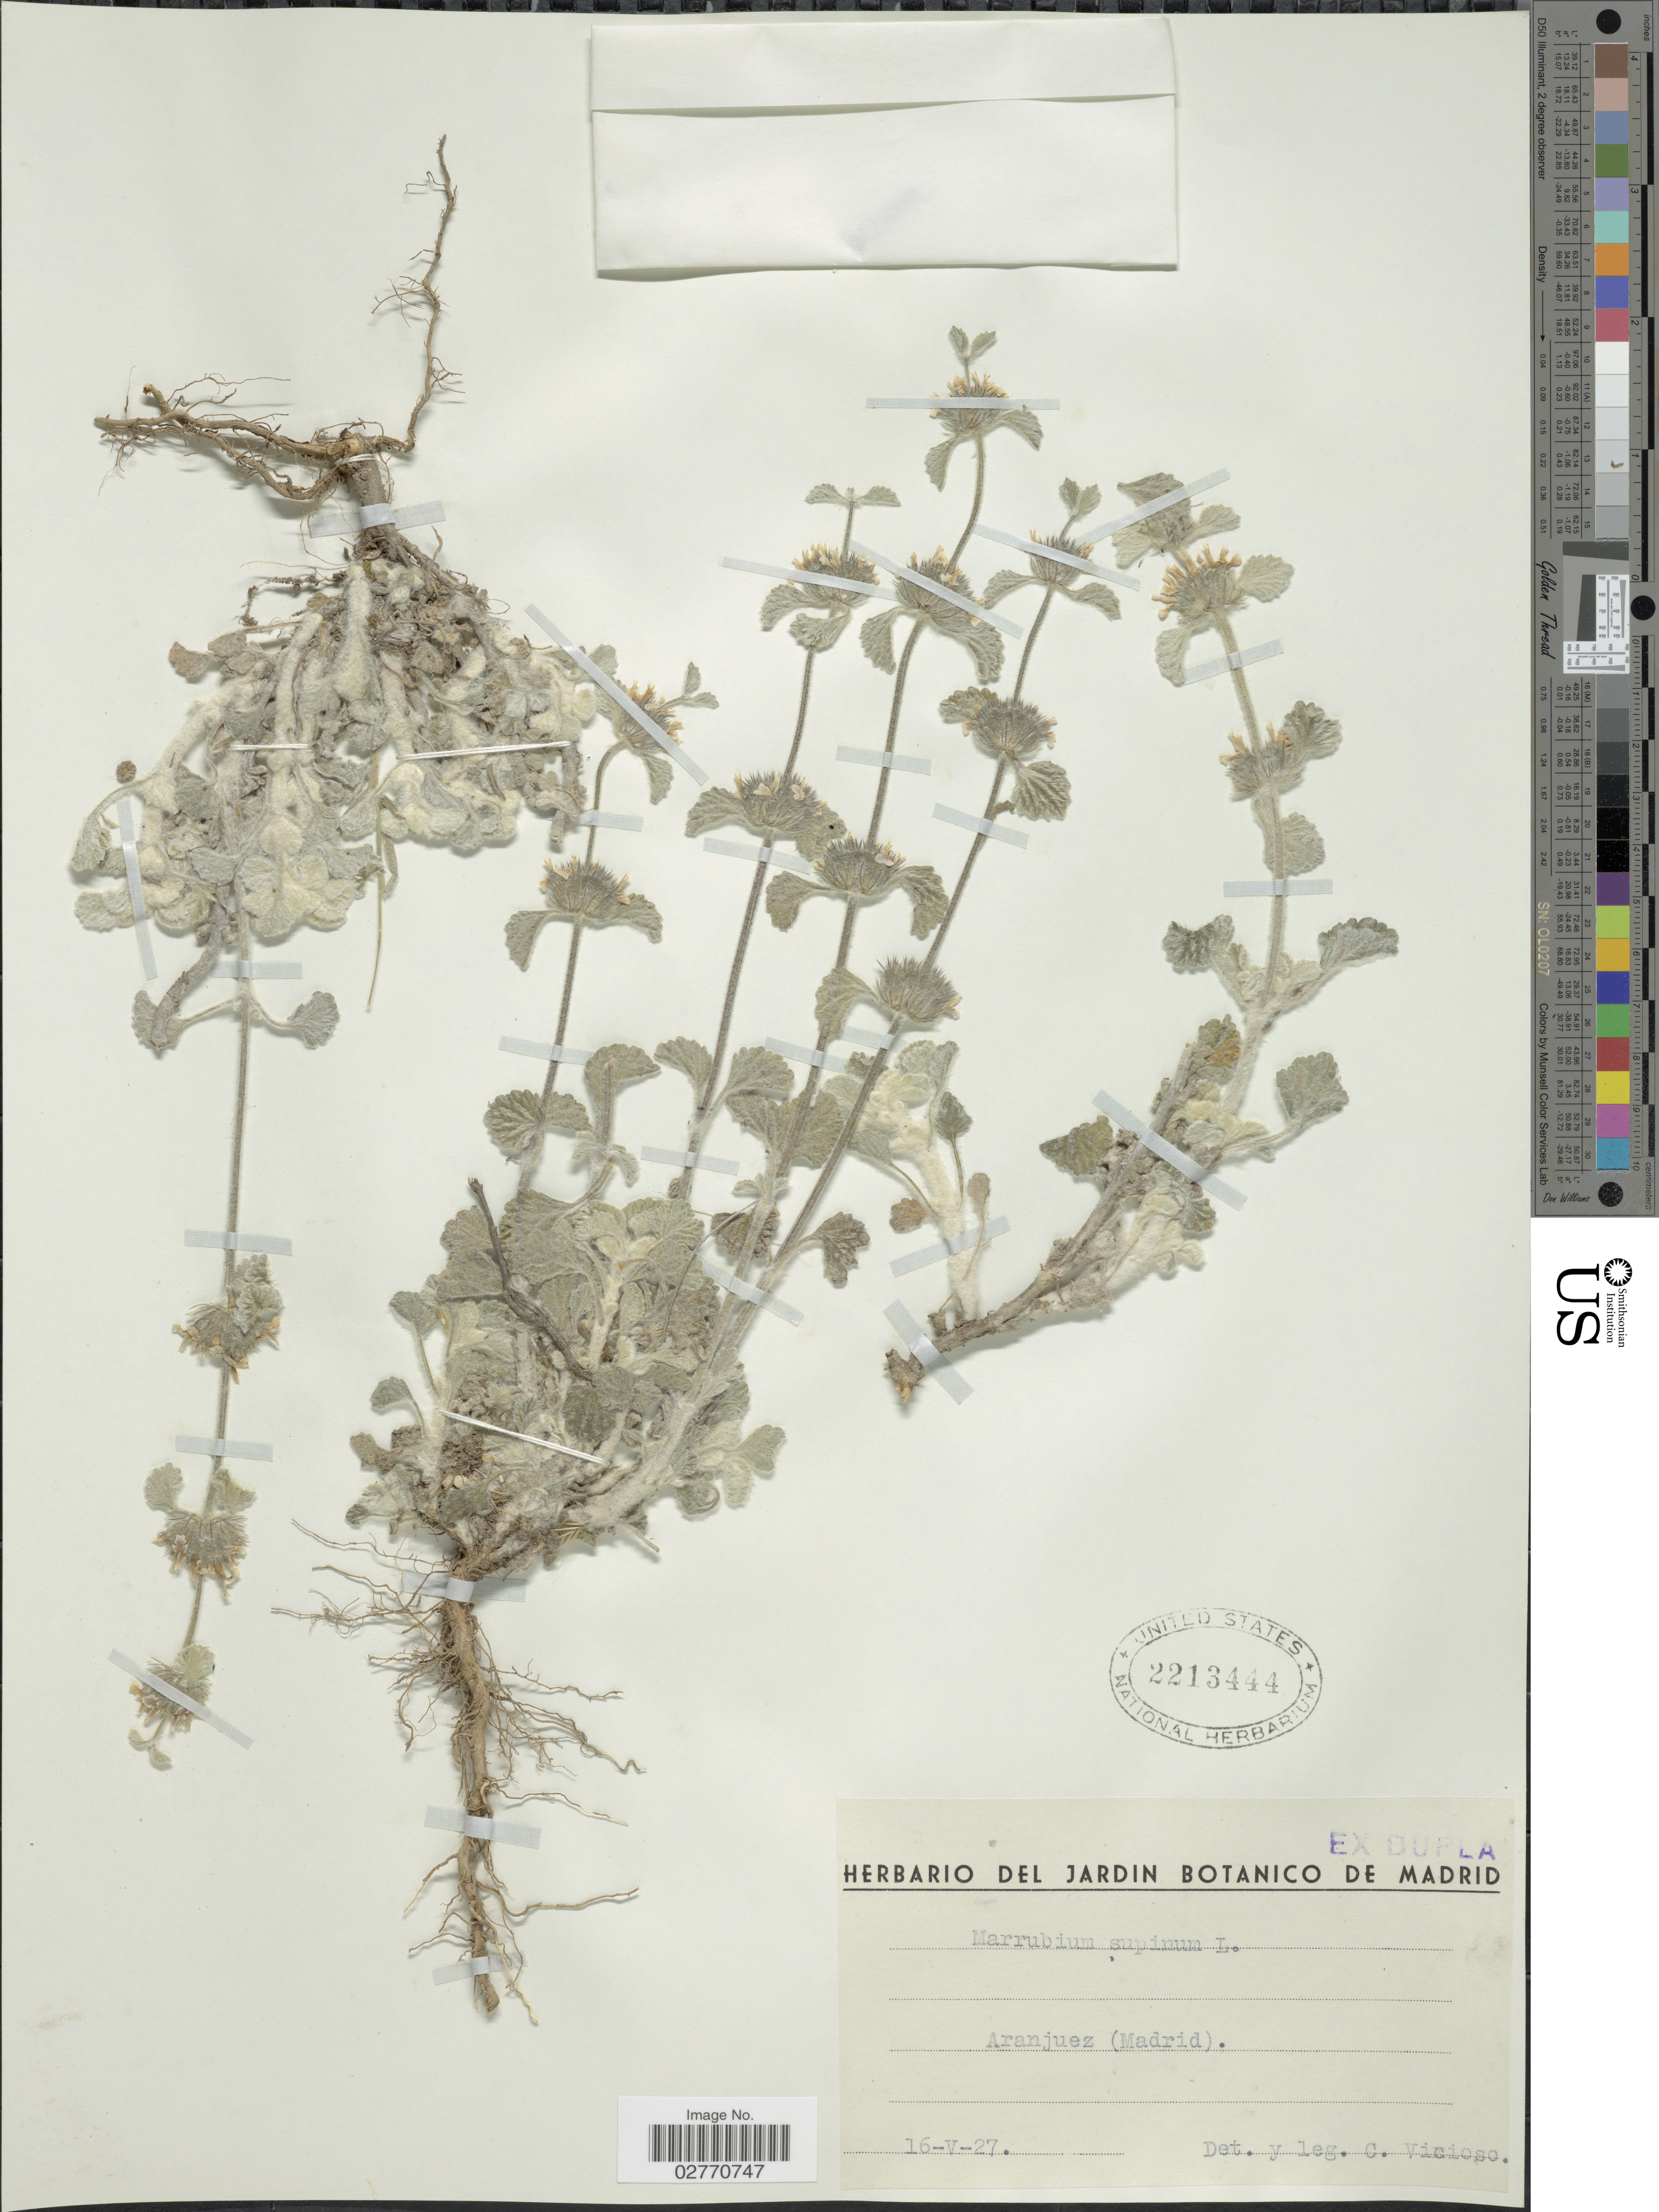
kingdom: Plantae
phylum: Tracheophyta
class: Magnoliopsida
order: Lamiales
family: Lamiaceae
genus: Marrubium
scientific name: Marrubium supinum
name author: L.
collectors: C. Vicioso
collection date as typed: Transcribed d/m/y: 16/5/27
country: Spain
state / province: Madrid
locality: Aranjuez.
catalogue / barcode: US 2213444